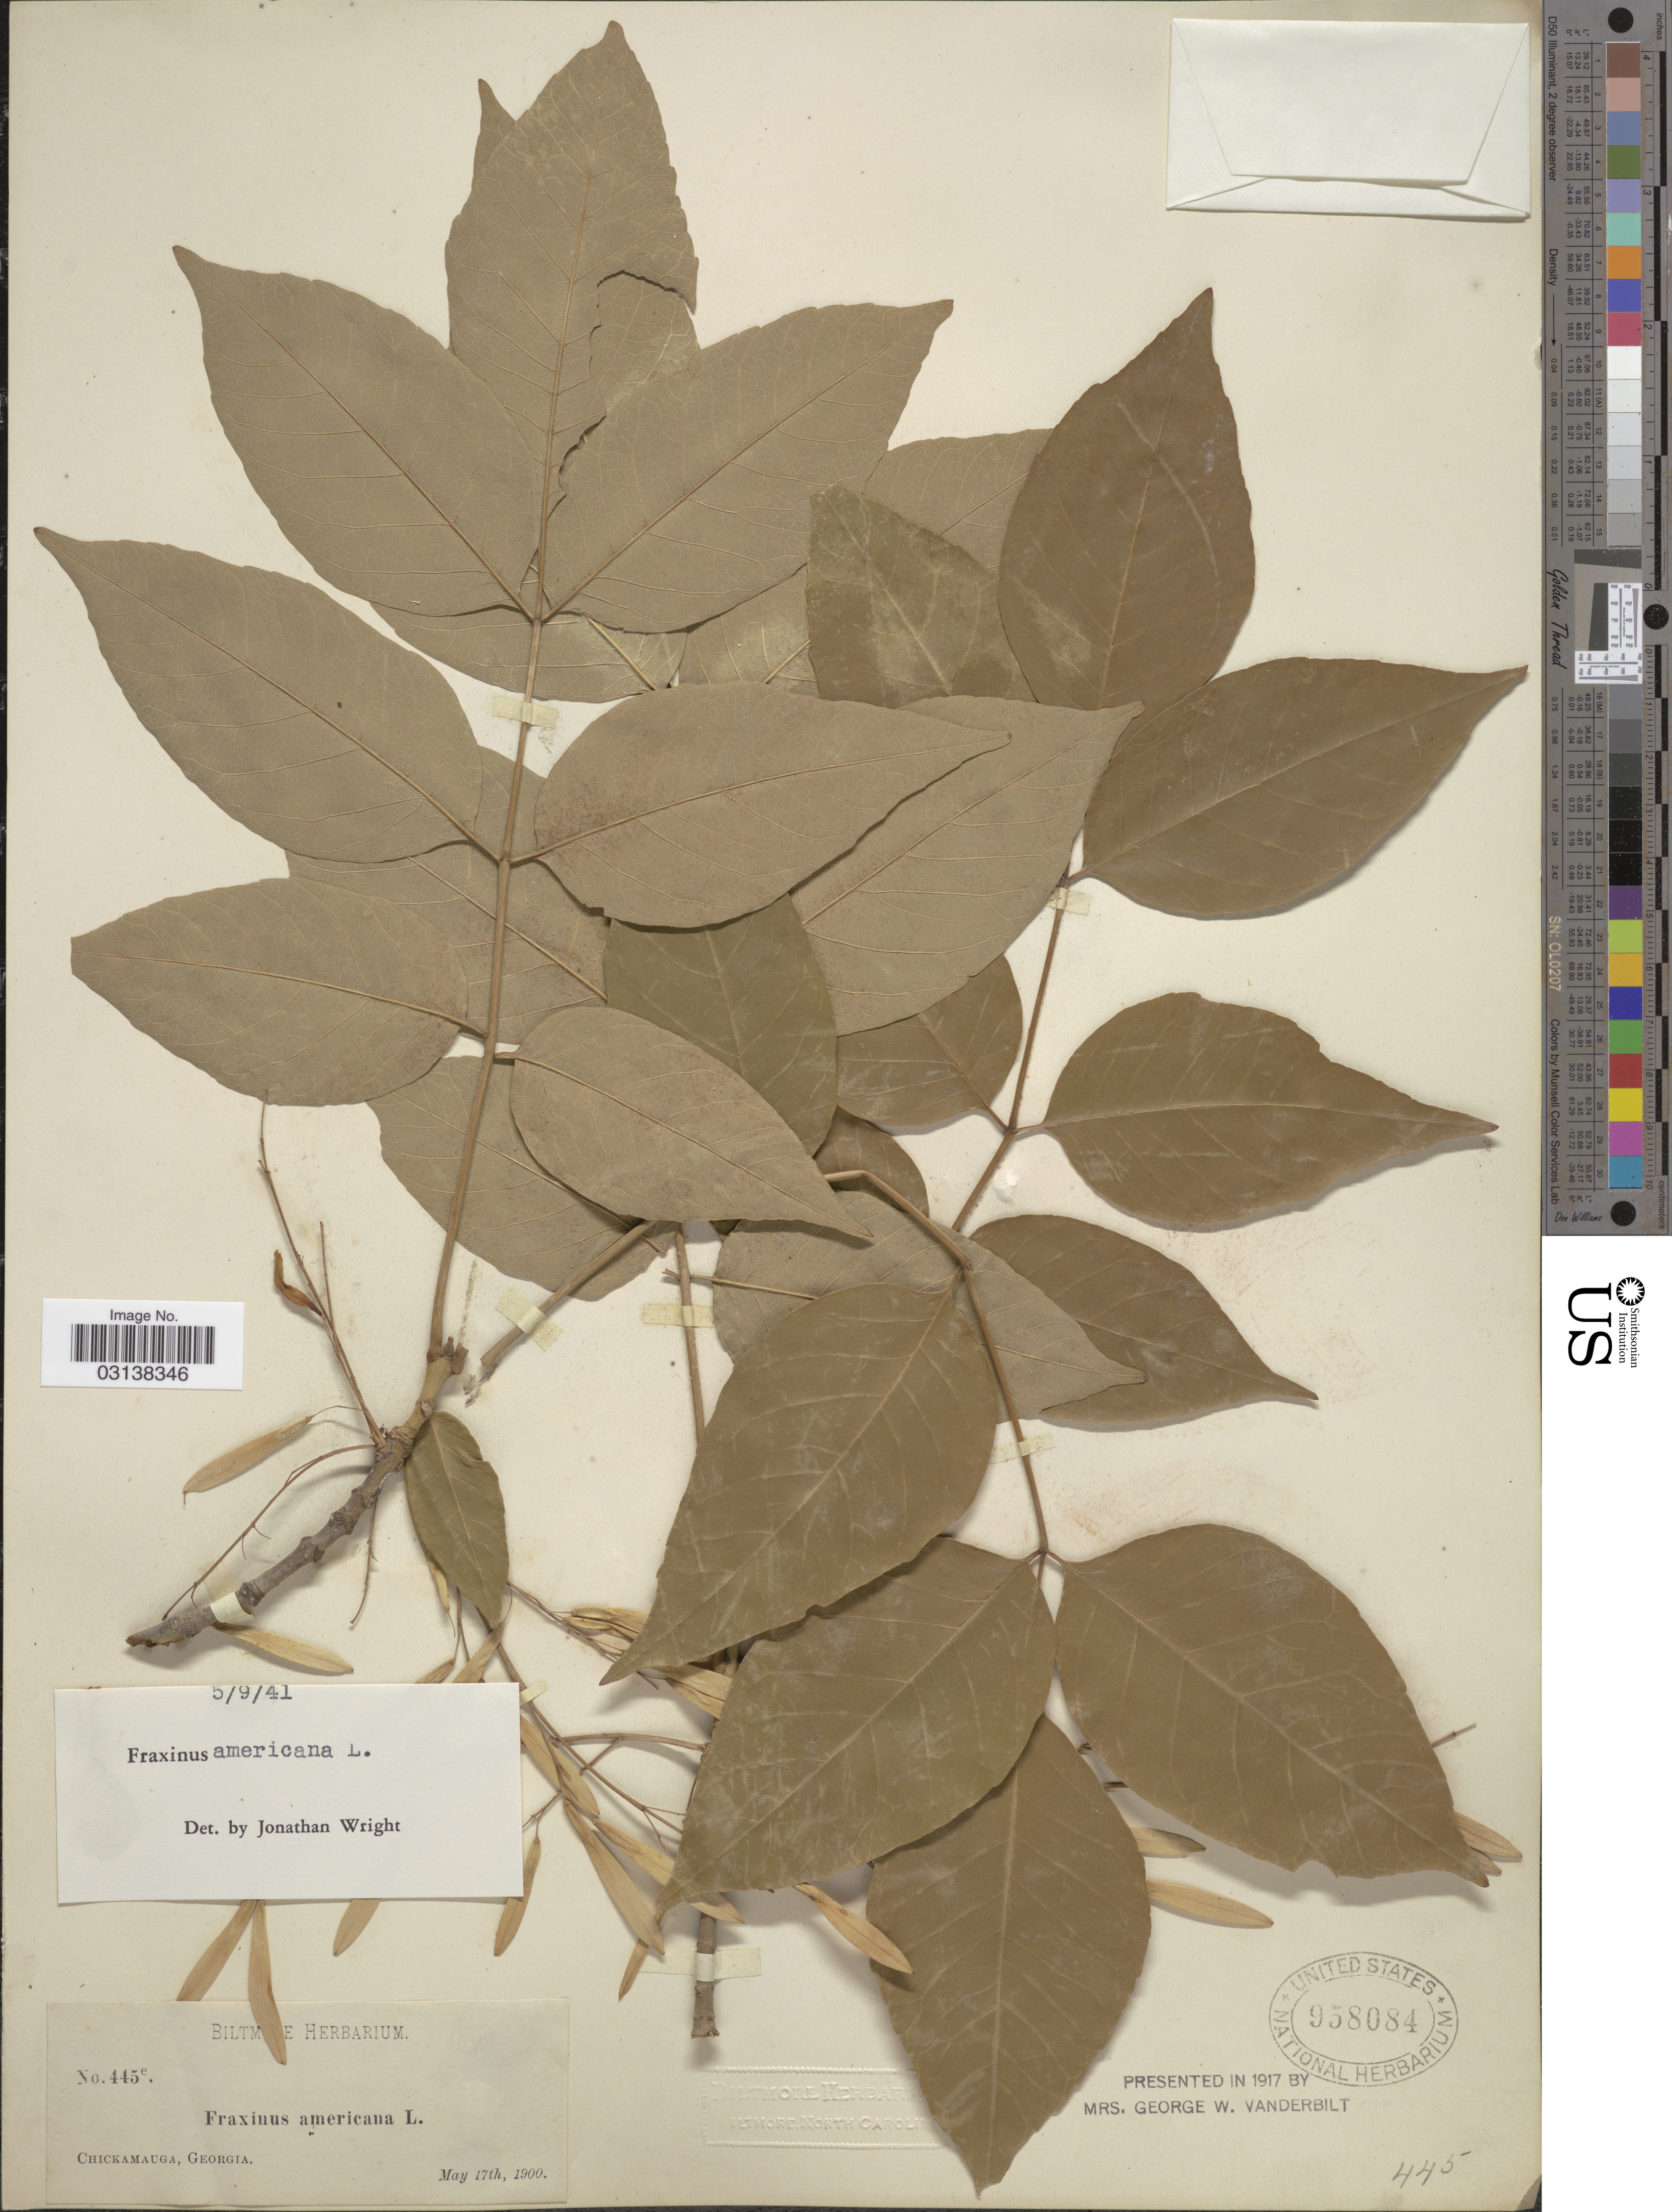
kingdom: Plantae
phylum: Tracheophyta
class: Magnoliopsida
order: Lamiales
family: Oleaceae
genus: Fraxinus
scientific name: Fraxinus americana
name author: L.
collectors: ex herb. Biltmore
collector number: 445e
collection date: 1900-05-17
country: United States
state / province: Georgia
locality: Chickamauga.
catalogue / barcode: US 958084